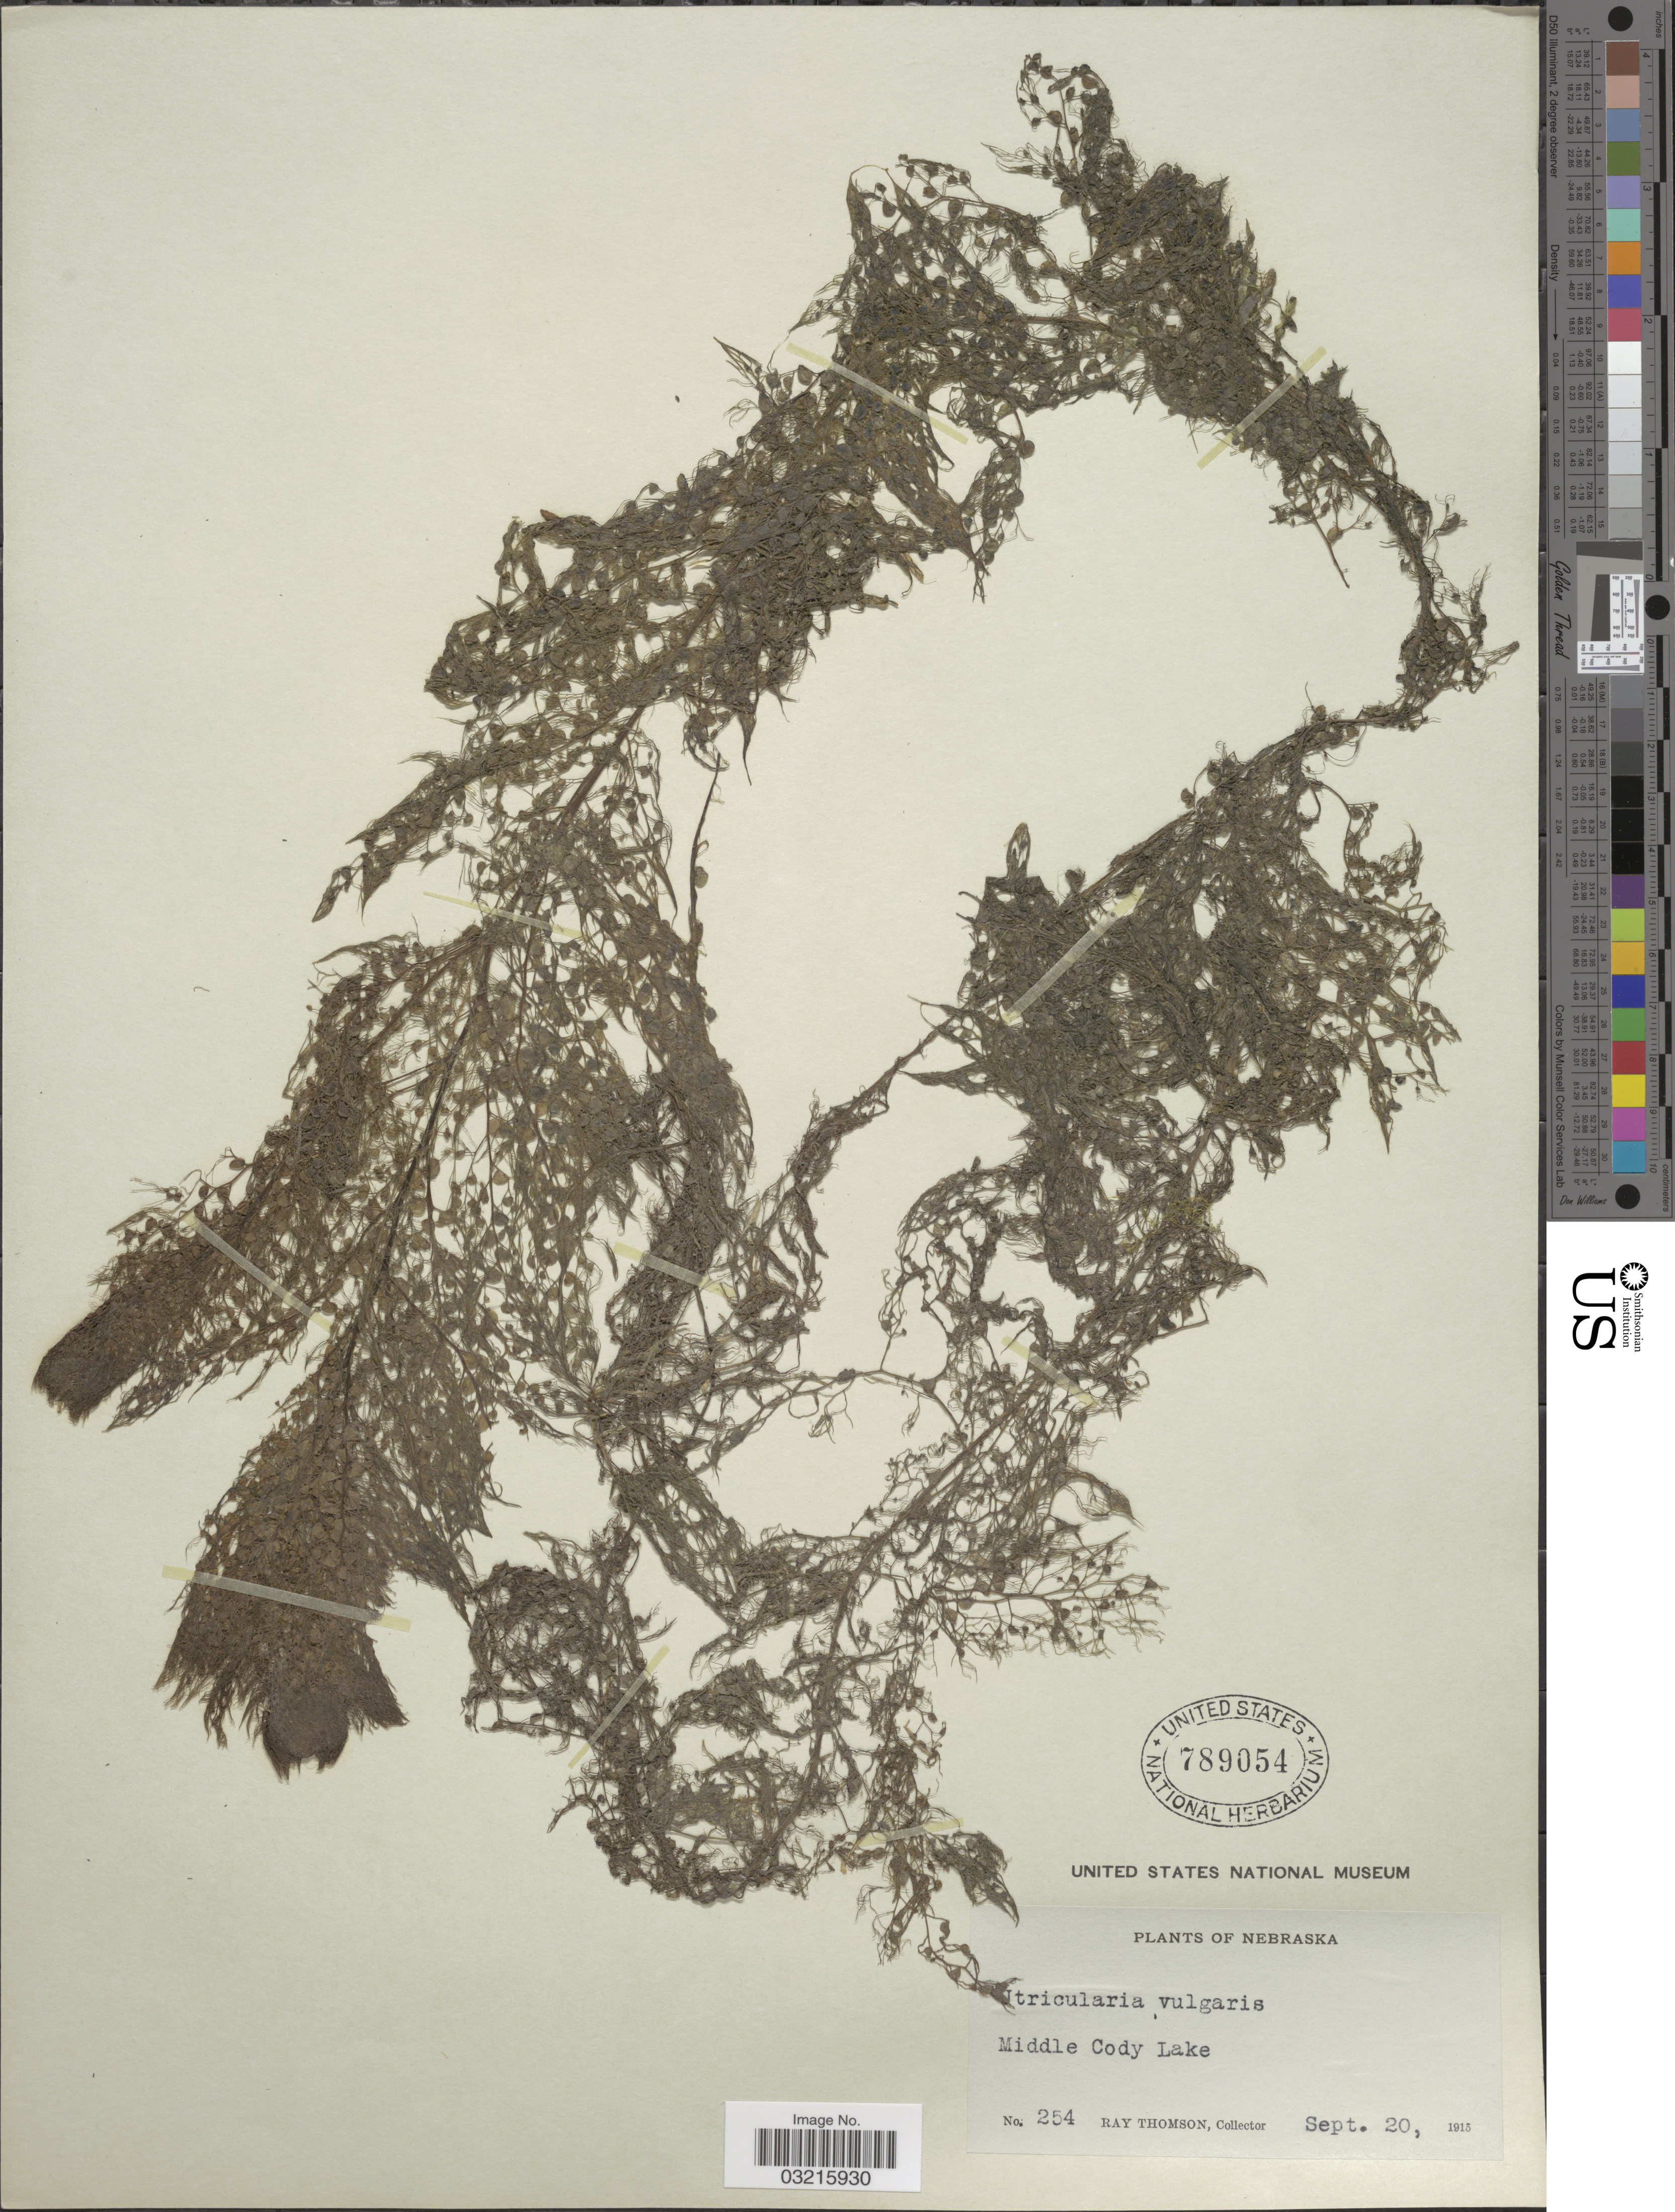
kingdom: Plantae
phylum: Tracheophyta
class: Magnoliopsida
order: Lamiales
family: Lentibulariaceae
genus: Utricularia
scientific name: Utricularia vulgaris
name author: L.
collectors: R. Thomson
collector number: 254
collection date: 1915-09-20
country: United States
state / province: Nebraska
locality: Middle Cody Lake.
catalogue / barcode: US 789054